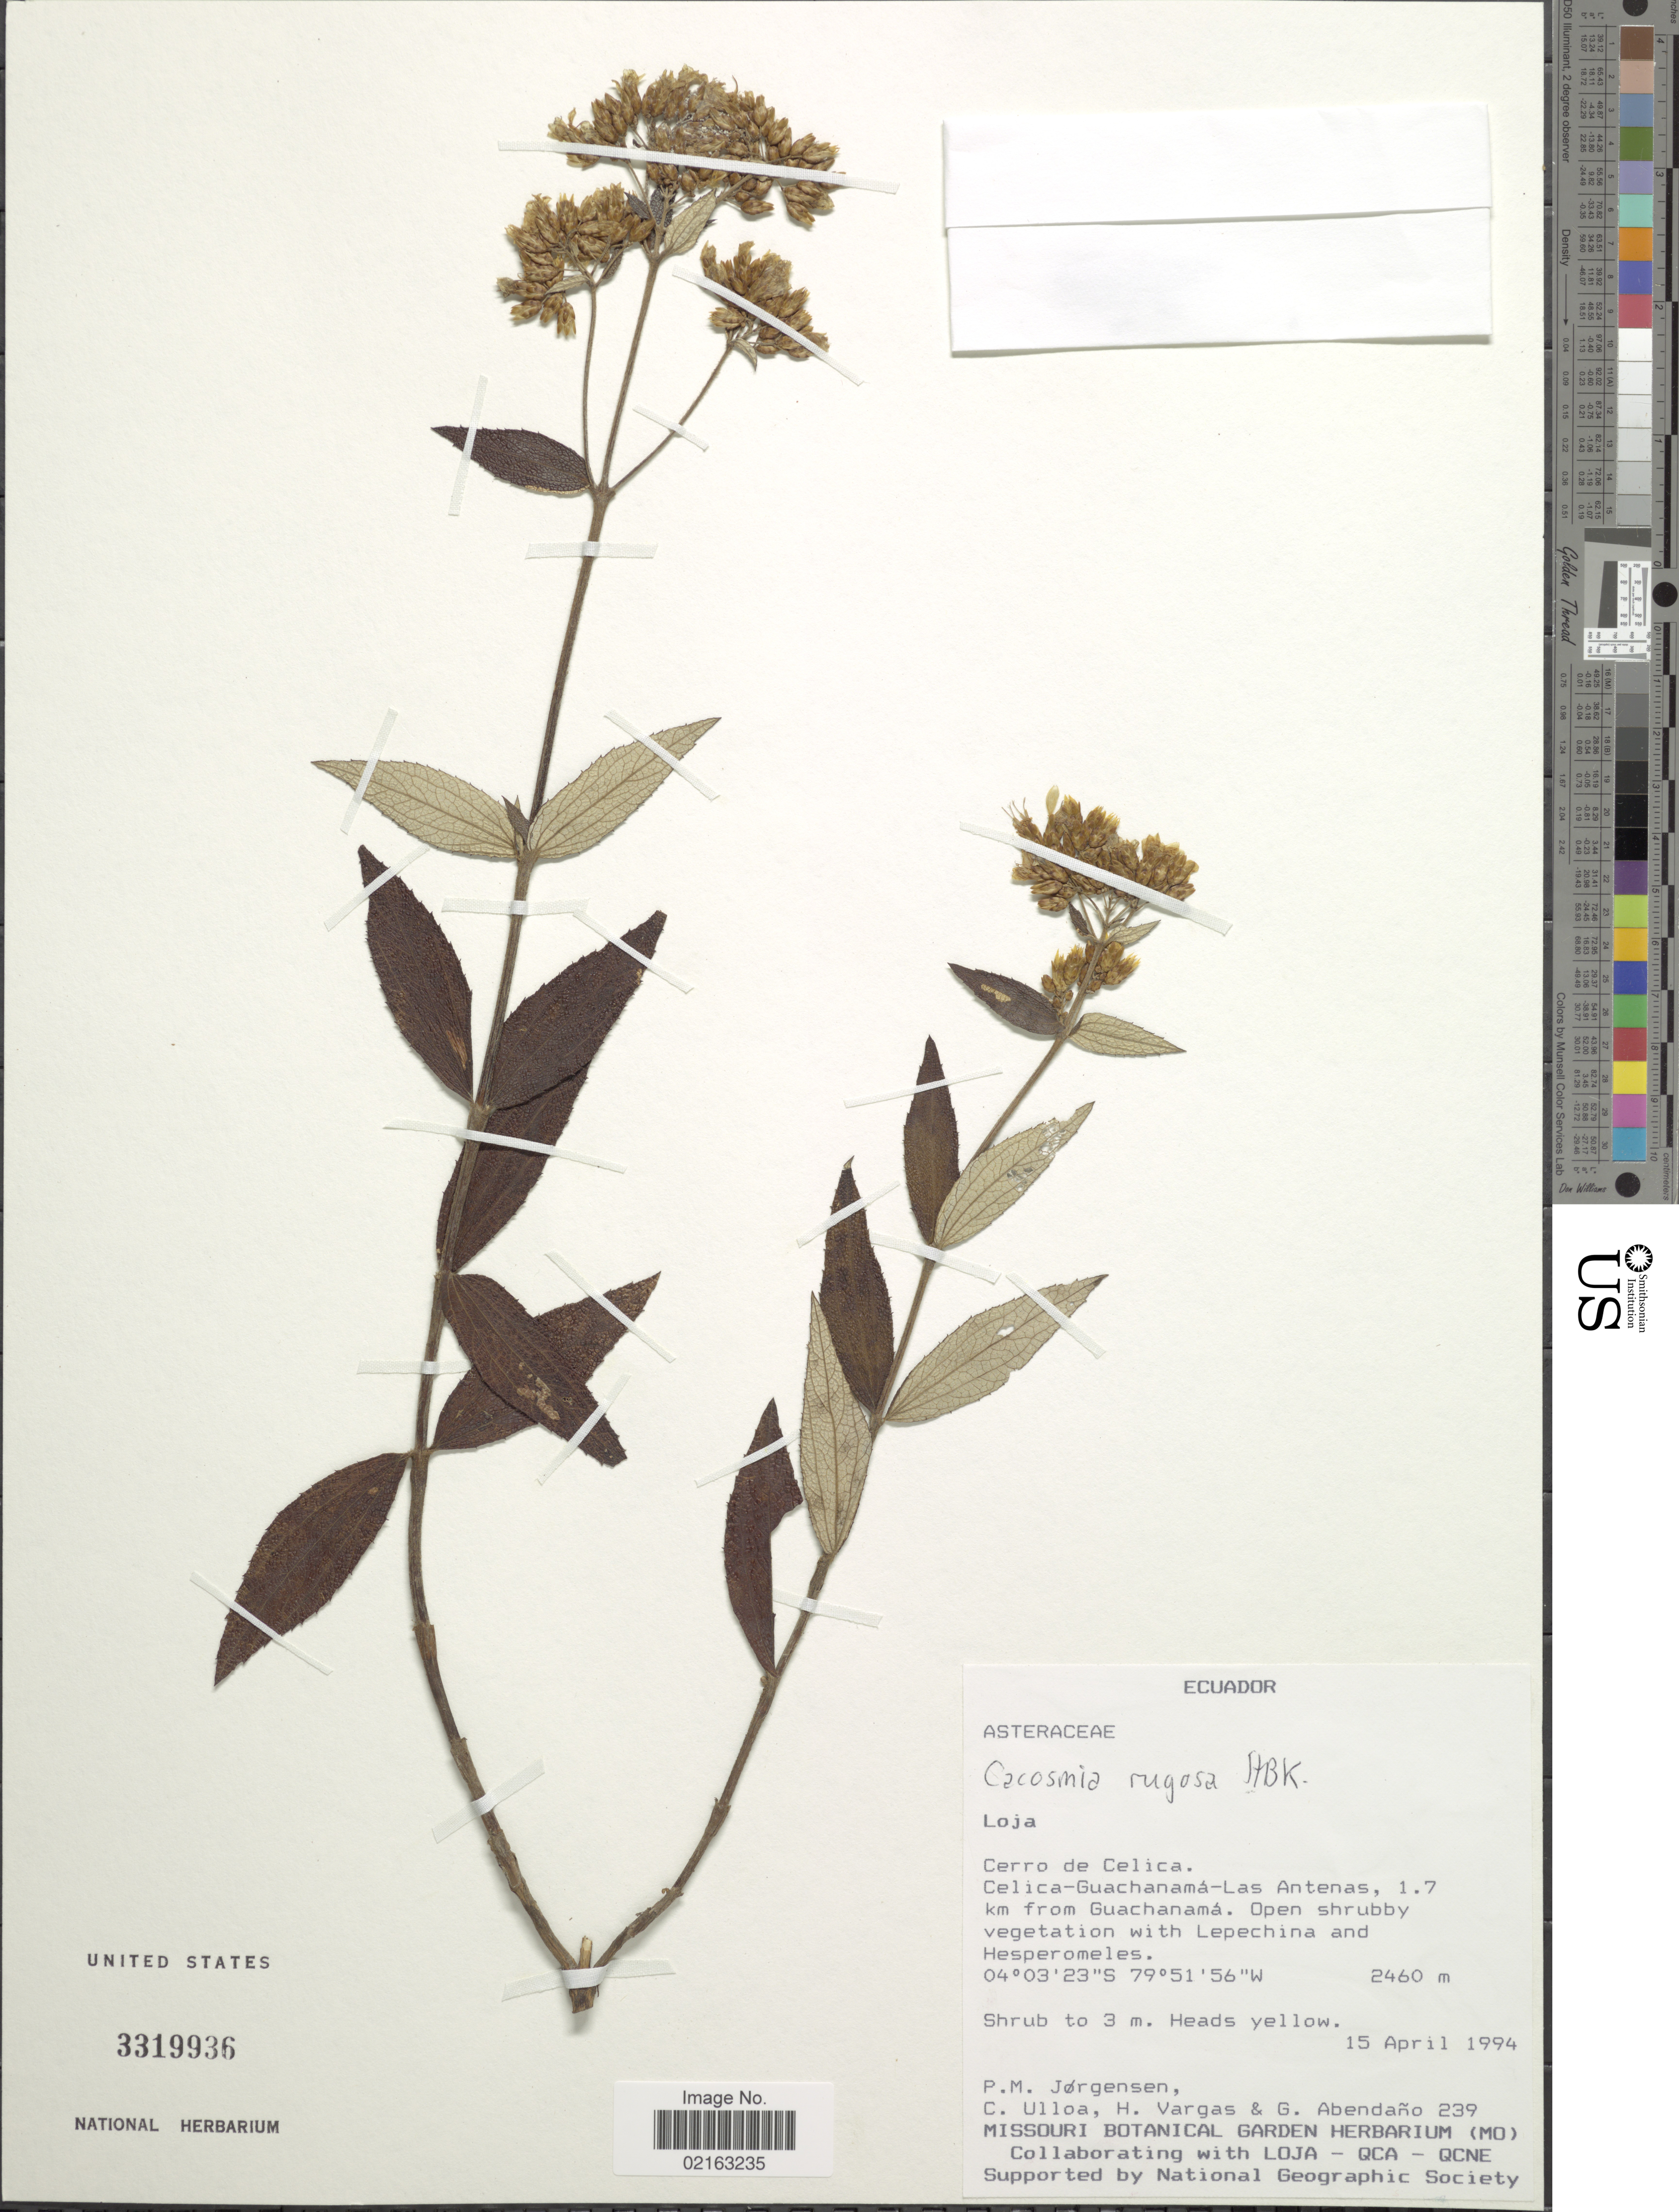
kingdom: Plantae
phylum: Tracheophyta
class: Magnoliopsida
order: Asterales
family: Asteraceae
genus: Cacosmia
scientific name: Cacosmia rugosa var. rugosa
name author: Kunth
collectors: P. Jørgensen, C. Ulloa, H. Vargas & G. Abendaño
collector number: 239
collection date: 1994-04-15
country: Ecuador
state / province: Loja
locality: Loja. Cerro de Celica. Celica-Guachanamá-Las Antenas, 1.7 km from Guachanamá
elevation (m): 2460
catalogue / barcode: US 3319936